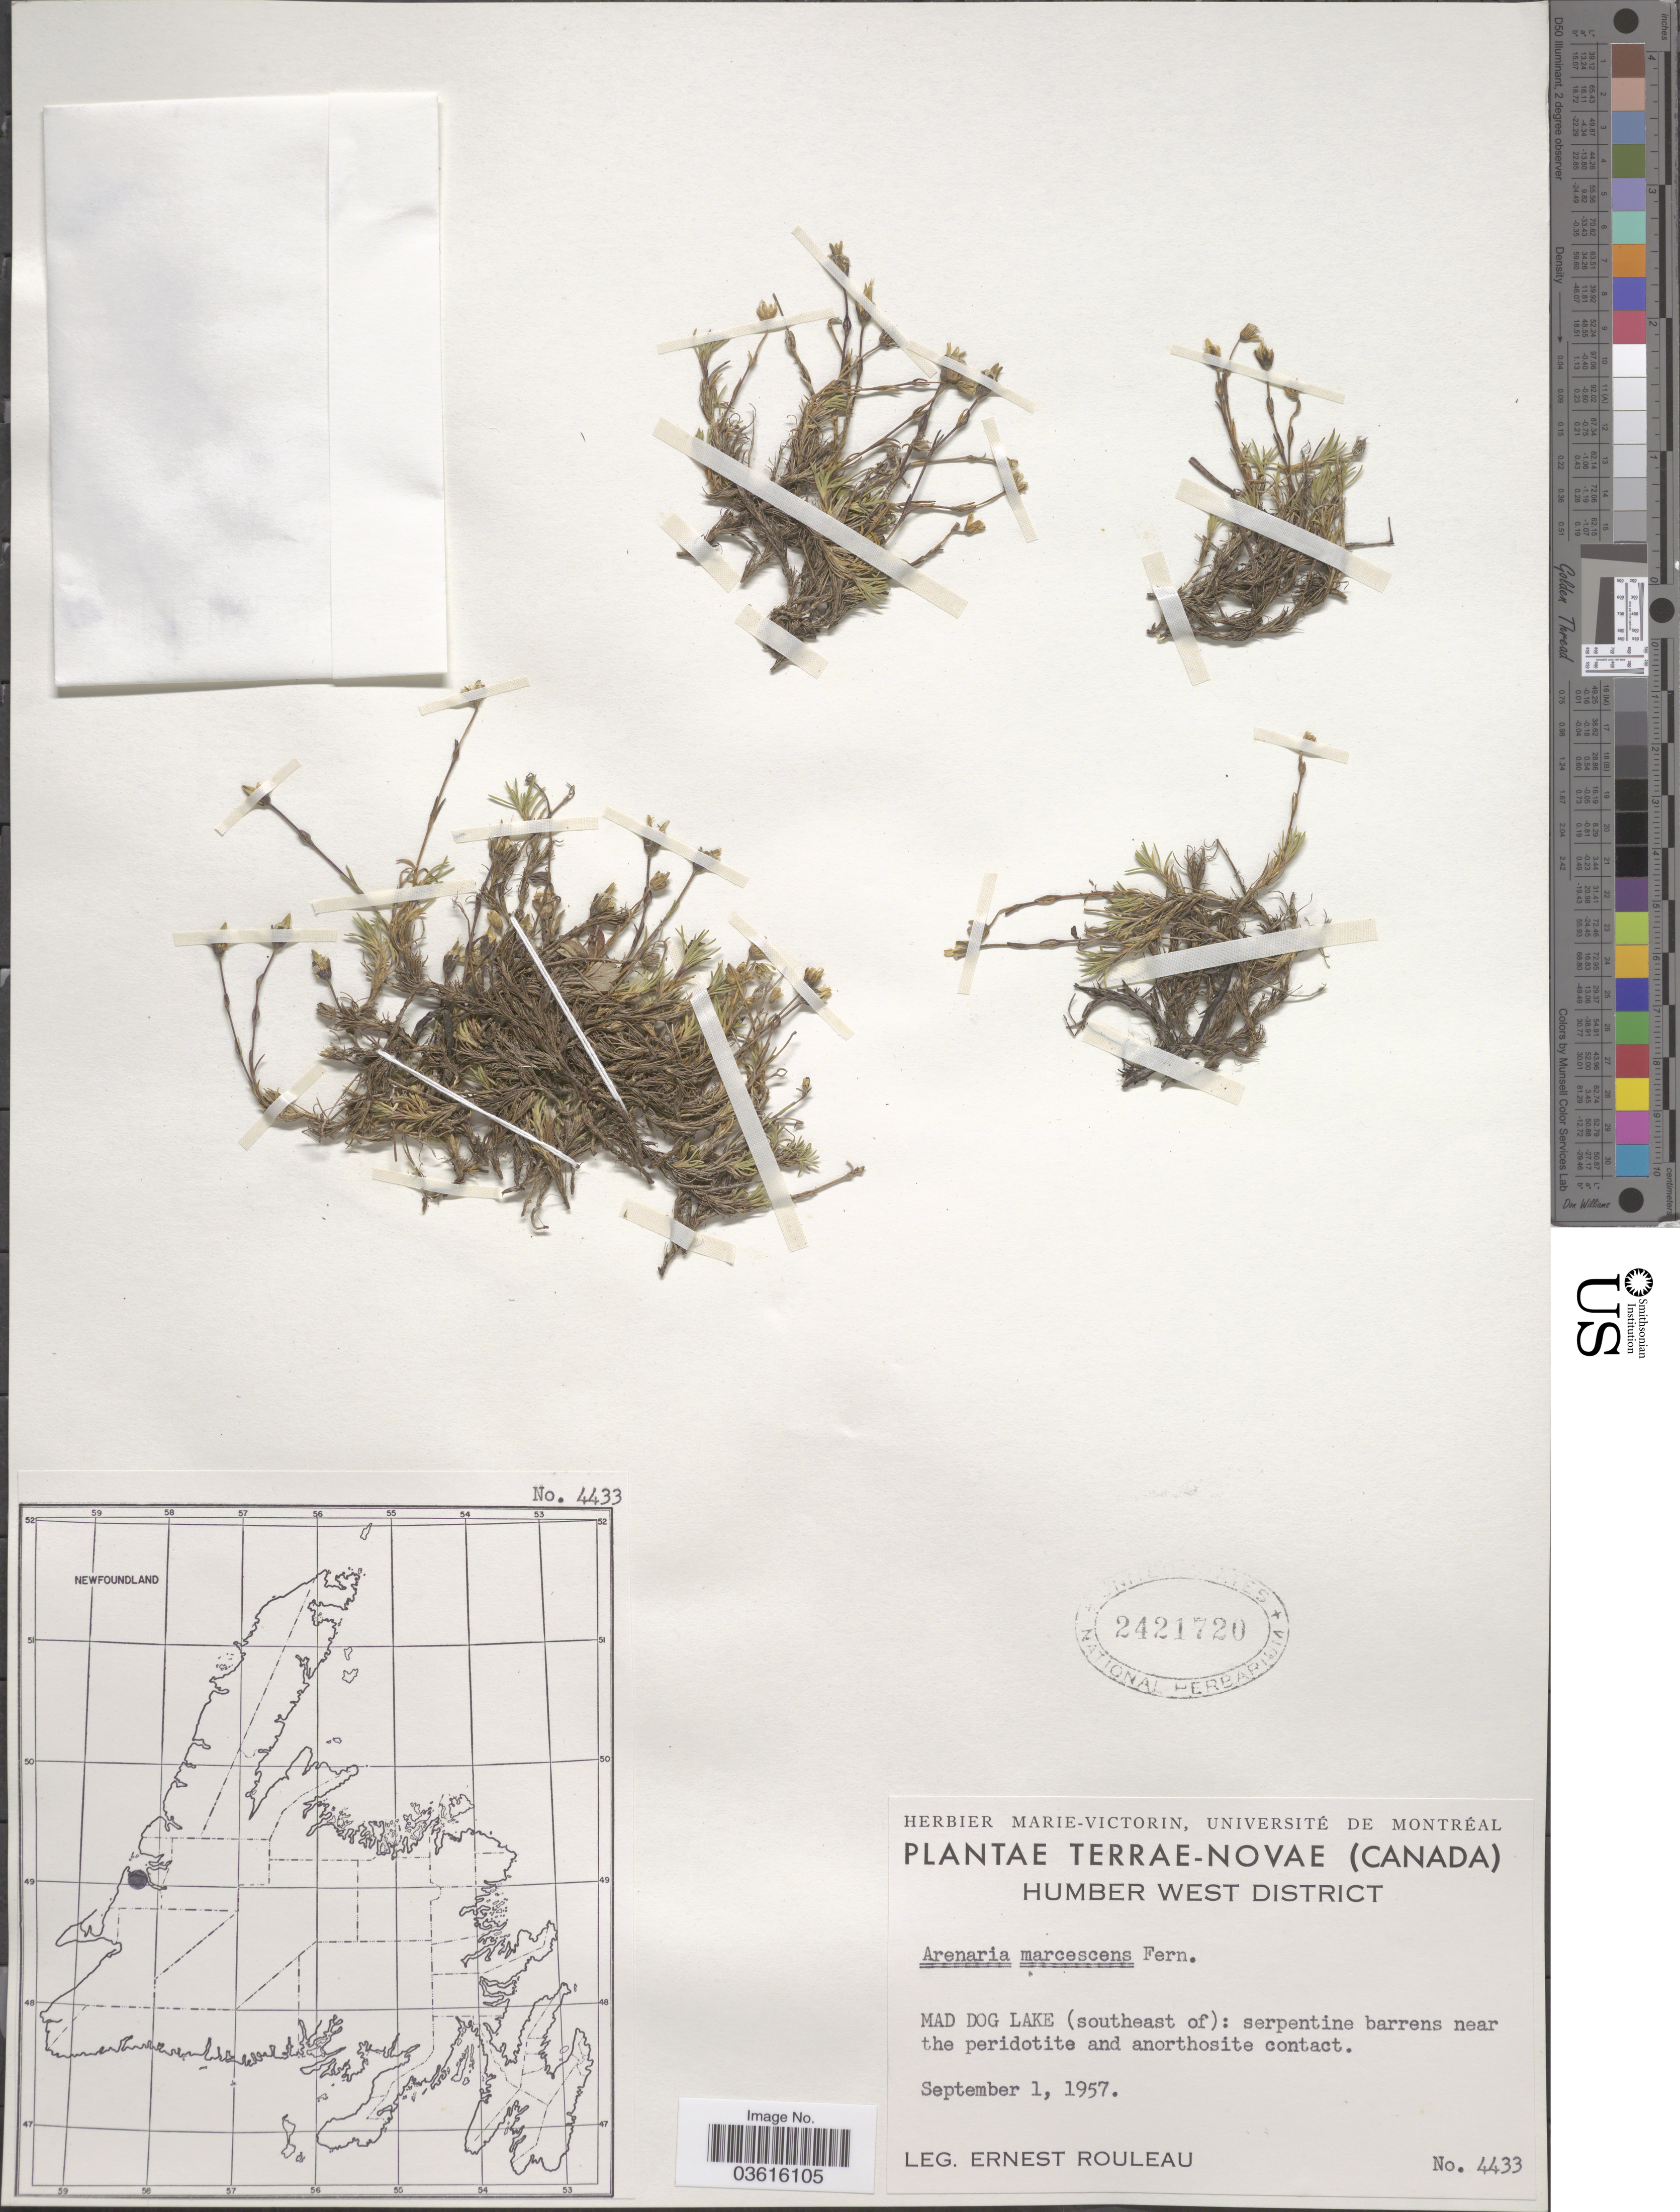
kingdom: Plantae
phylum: Tracheophyta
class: Magnoliopsida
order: Caryophyllales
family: Caryophyllaceae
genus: Cherleria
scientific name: Cherleria marcescens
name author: (Fernald) A.J. Moore & Dillenb.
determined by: Strong, Mark T., (BOT), Smithsonian Institution - National Museum of Natural History (UNITED STATES)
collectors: J. Rouleau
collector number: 4433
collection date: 1957-09-01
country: Canada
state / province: Newfoundland and Labrador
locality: Terrae-Novae. Humber West District. Mad Dog Lake (southeast of): serpentine barrens near the peridotite and anorthosite contact.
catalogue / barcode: US 2421720